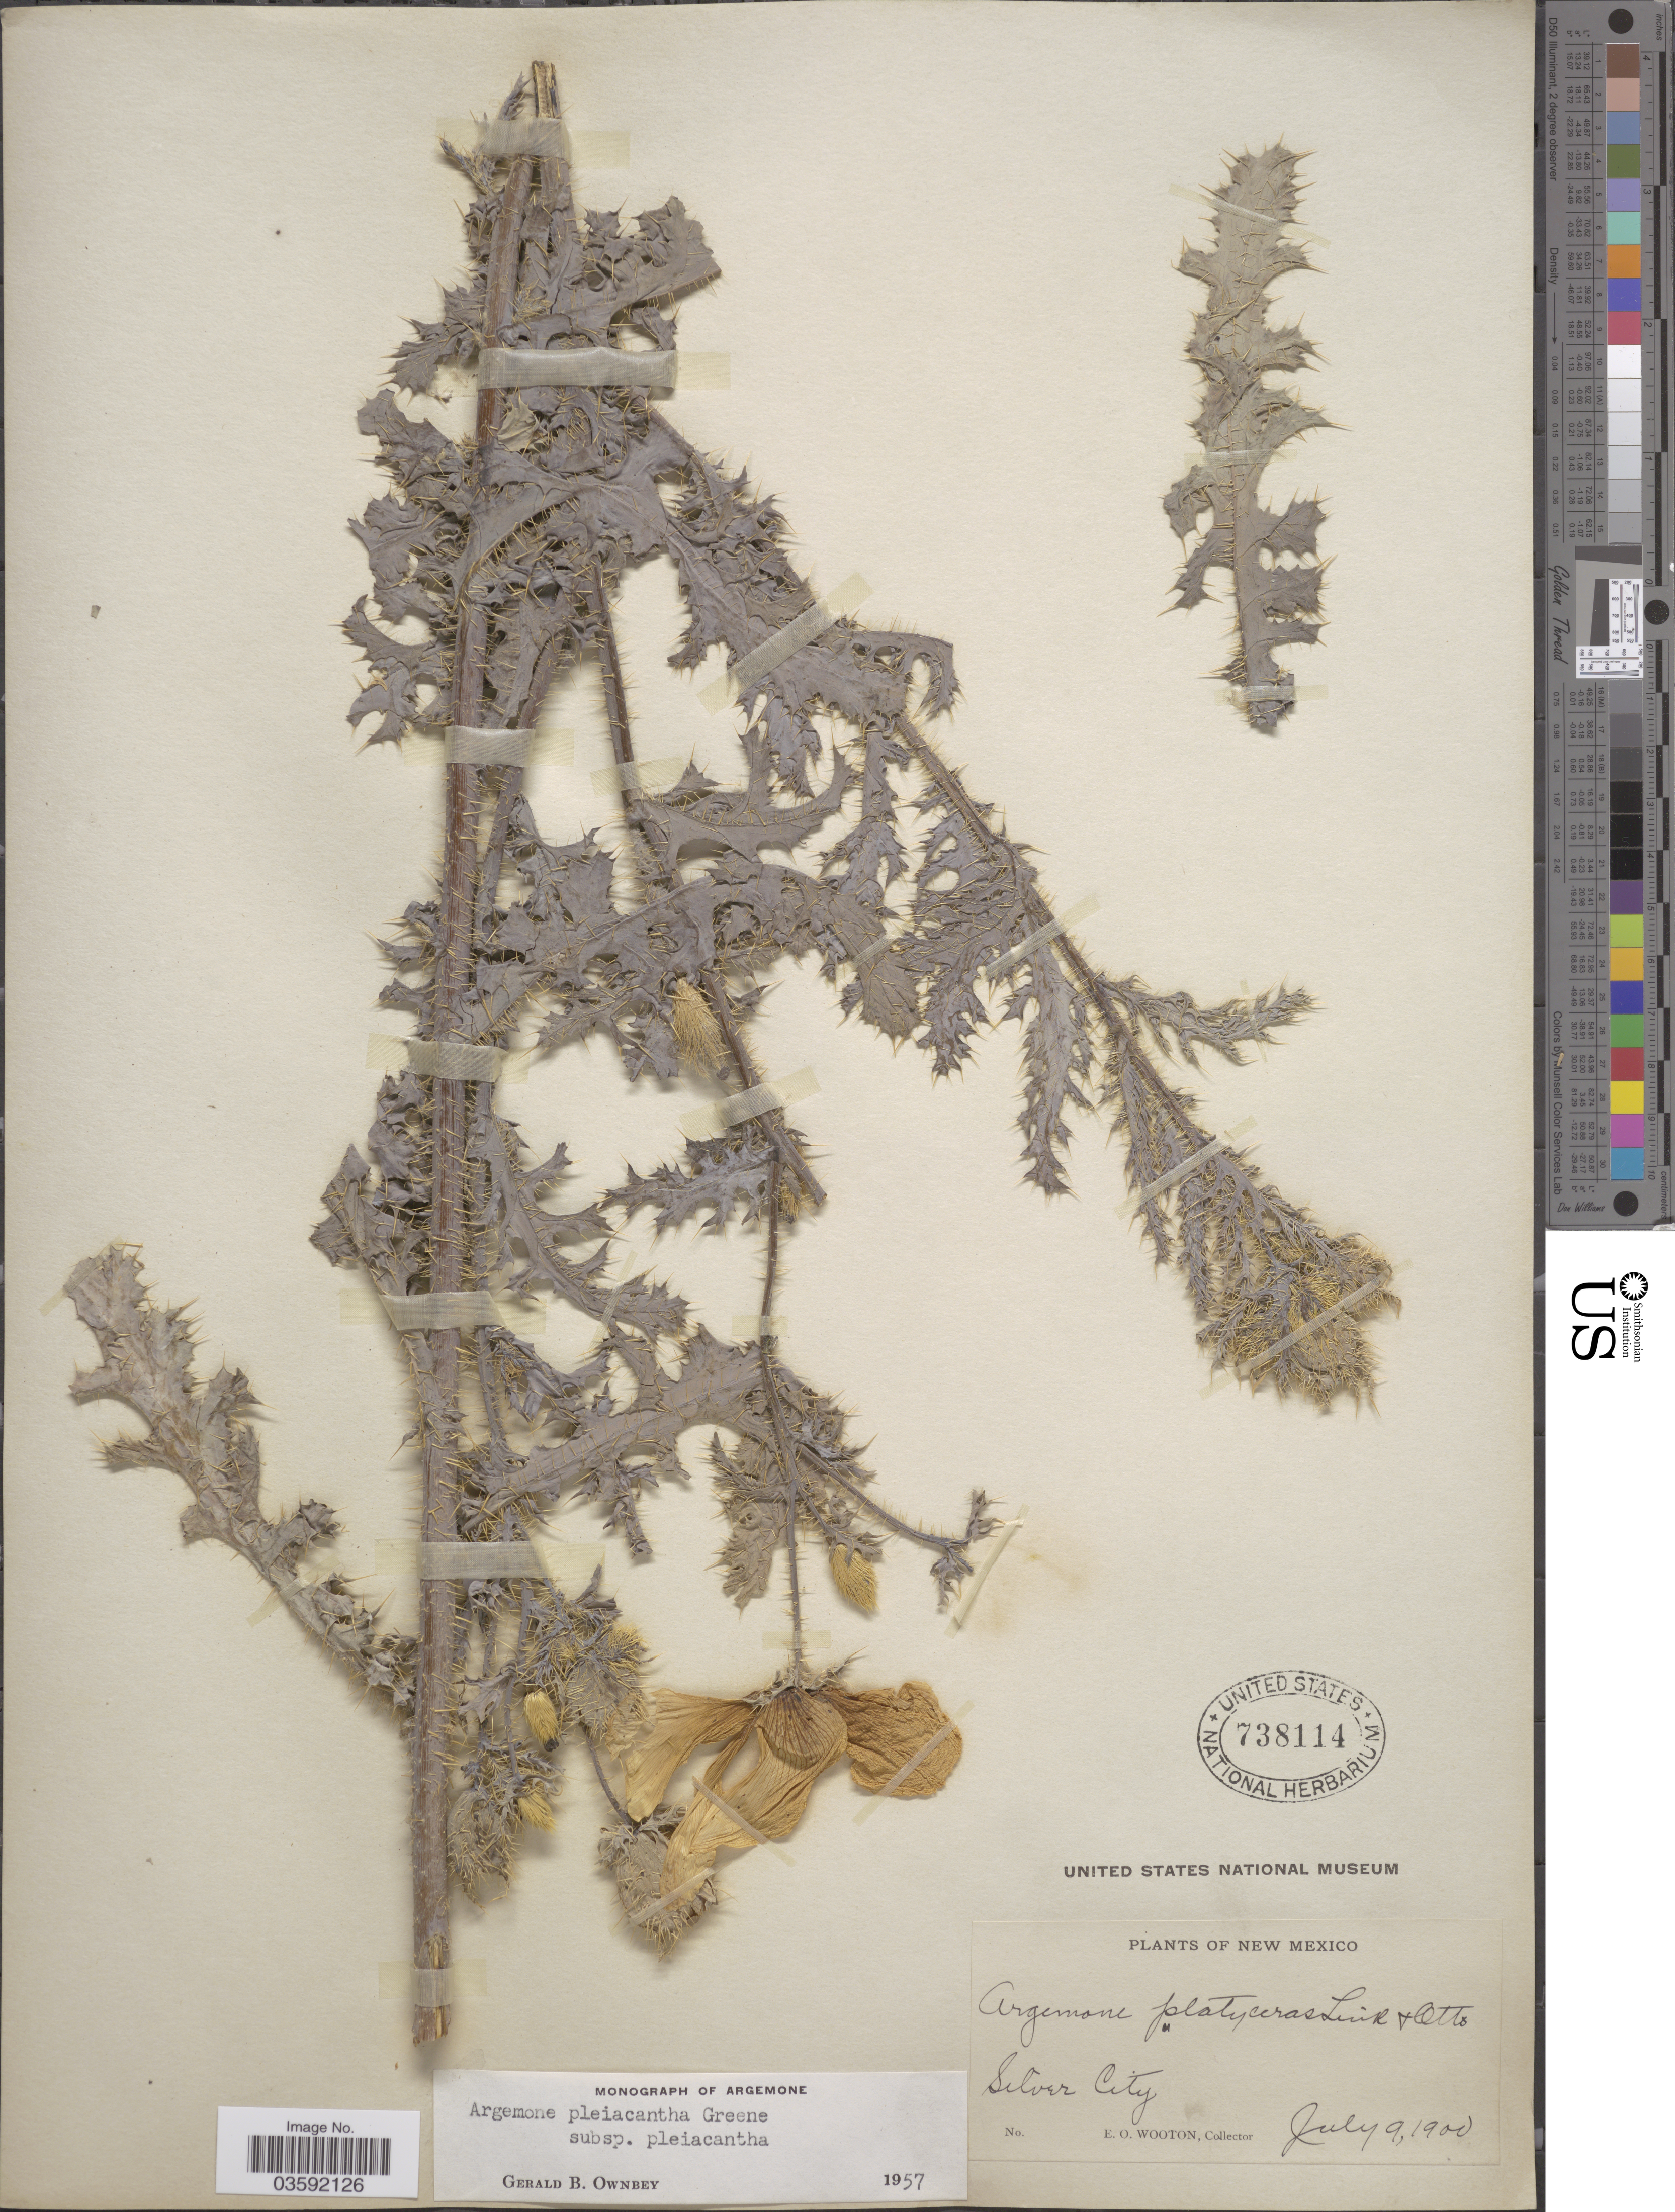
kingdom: Plantae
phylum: Tracheophyta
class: Magnoliopsida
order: Ranunculales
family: Papaveraceae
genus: Argemone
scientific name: Argemone pleiacantha subsp. pleiacantha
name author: Greene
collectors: E. O. Wooton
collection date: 1900-07-09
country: United States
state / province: New Mexico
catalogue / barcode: US 738114